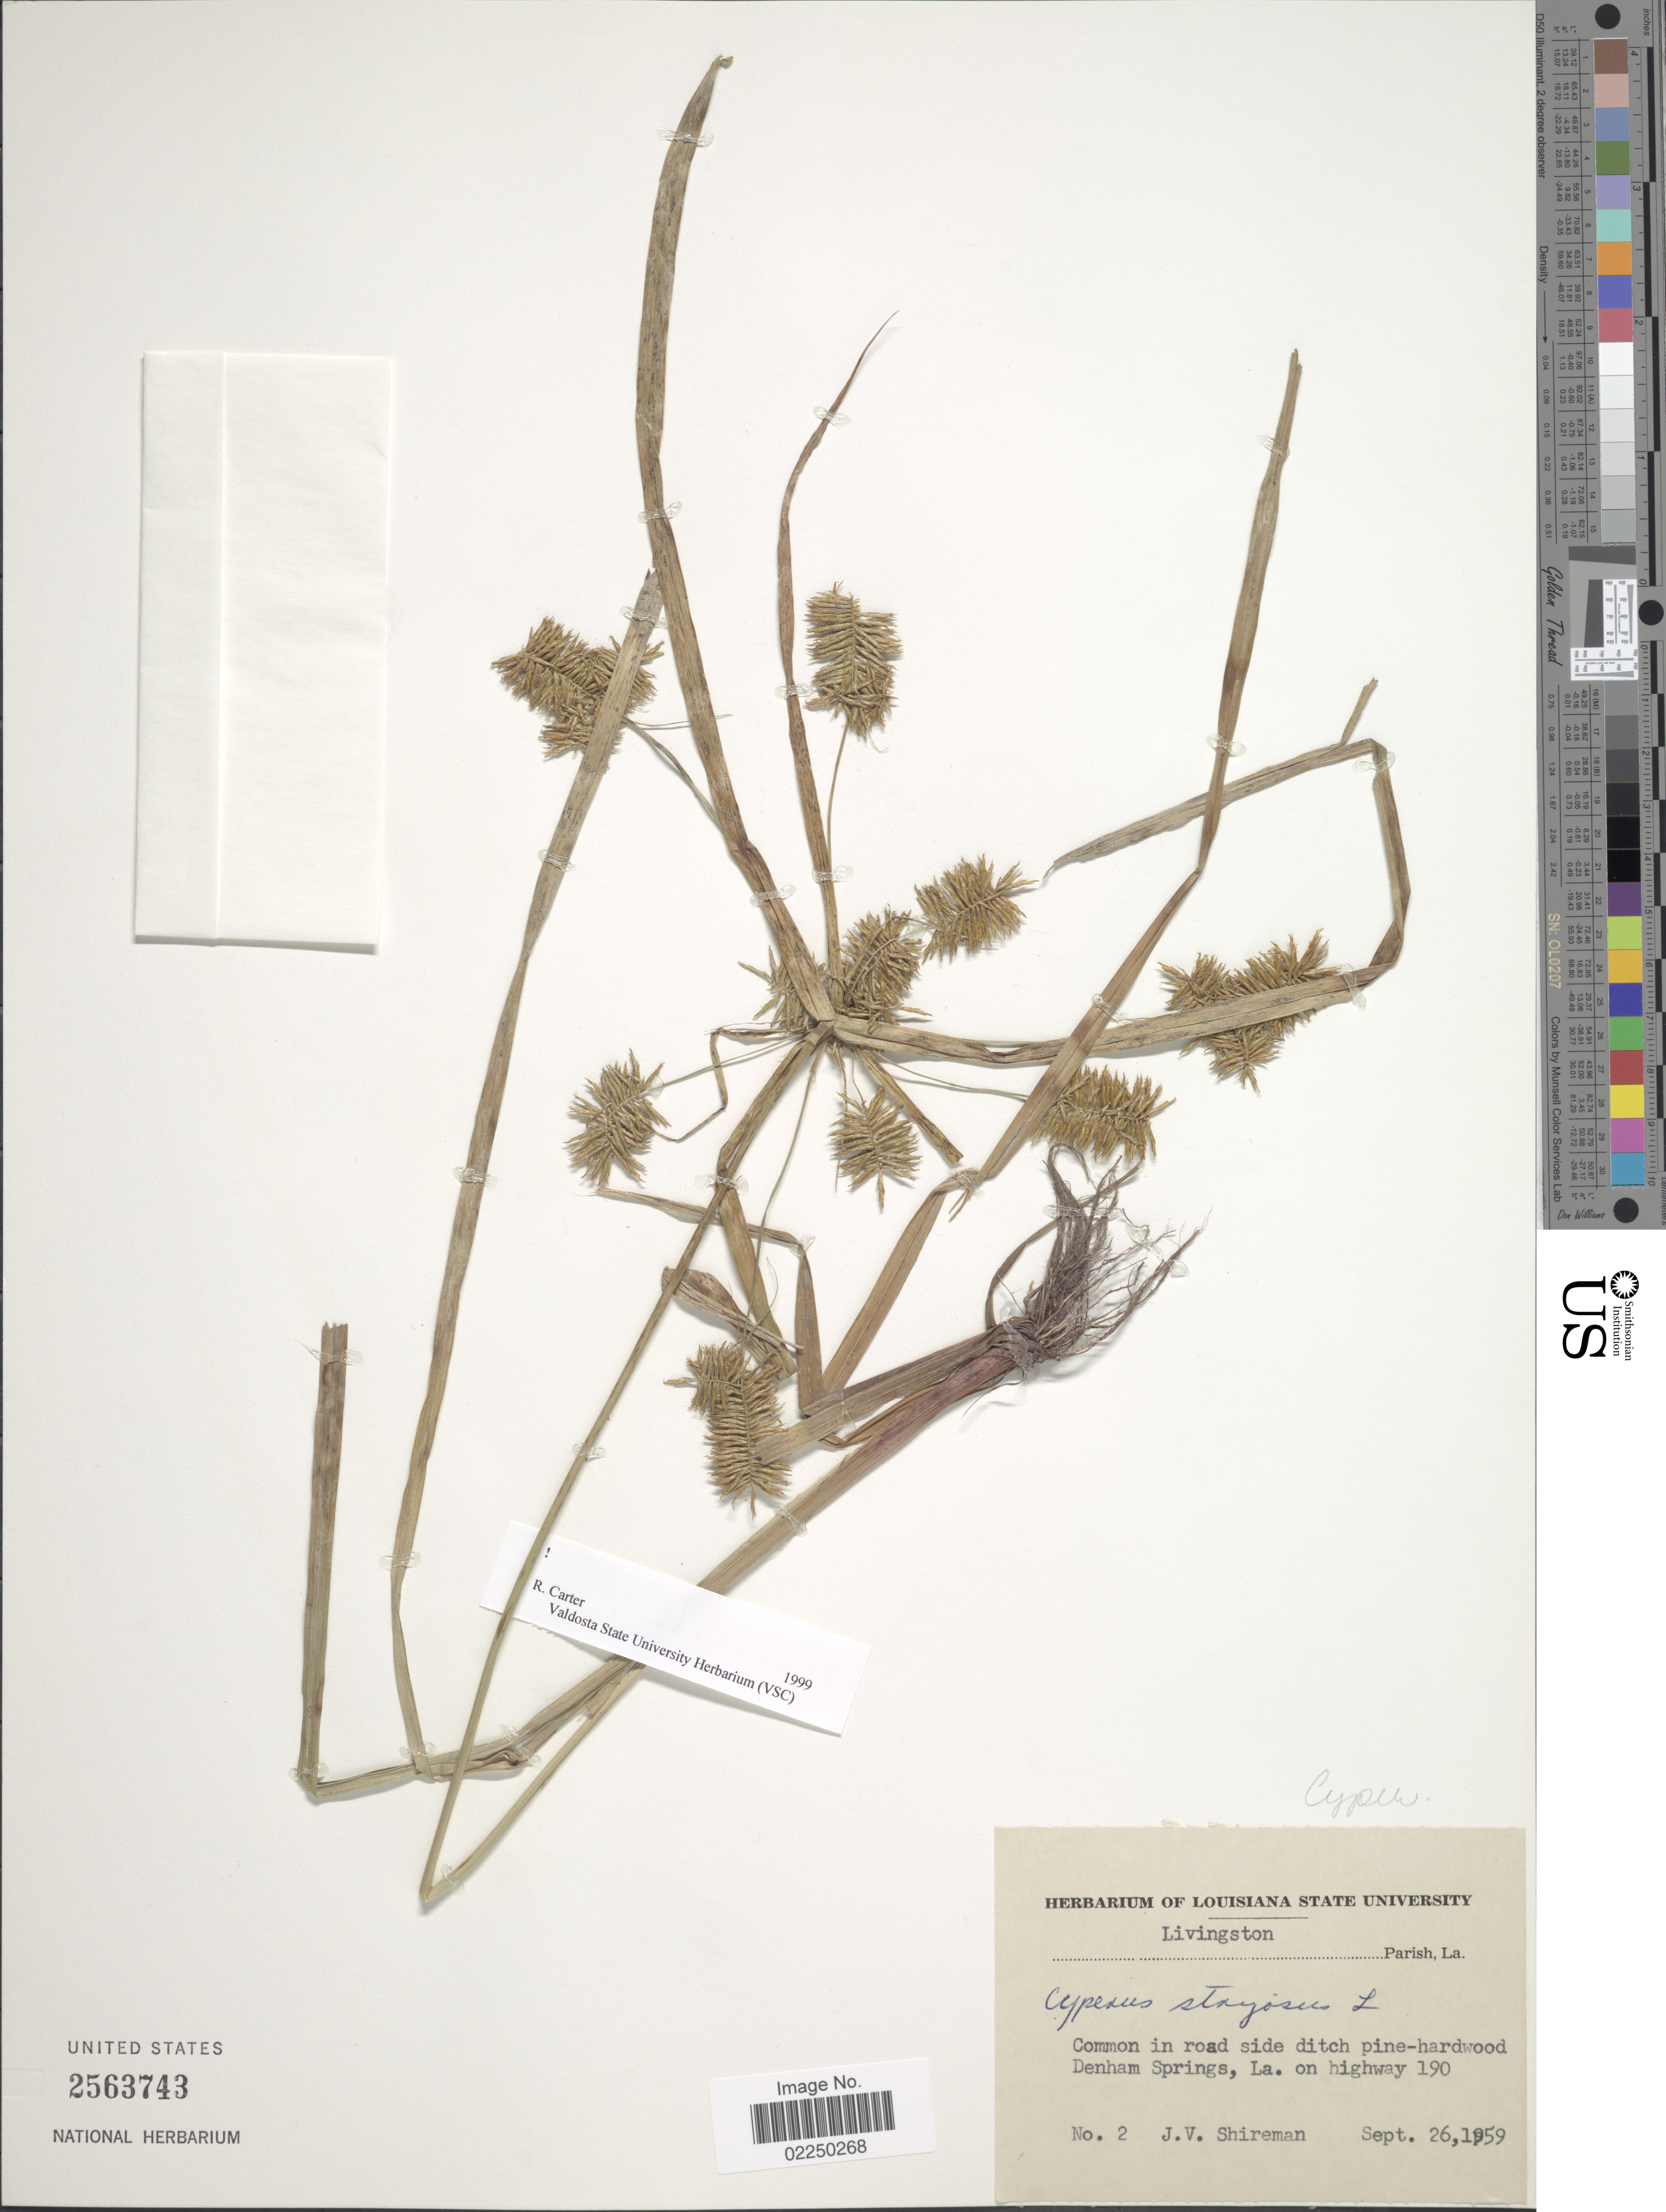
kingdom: Plantae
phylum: Tracheophyta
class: Liliopsida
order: Poales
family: Cyperaceae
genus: Cyperus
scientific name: Cyperus strigosus L.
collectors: J. Shireman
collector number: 2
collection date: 1959-09-26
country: United States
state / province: Louisiana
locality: Livingston Parish, in road side ditch pine-hardwood Denham Springs, on highway 190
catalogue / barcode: US 2563743